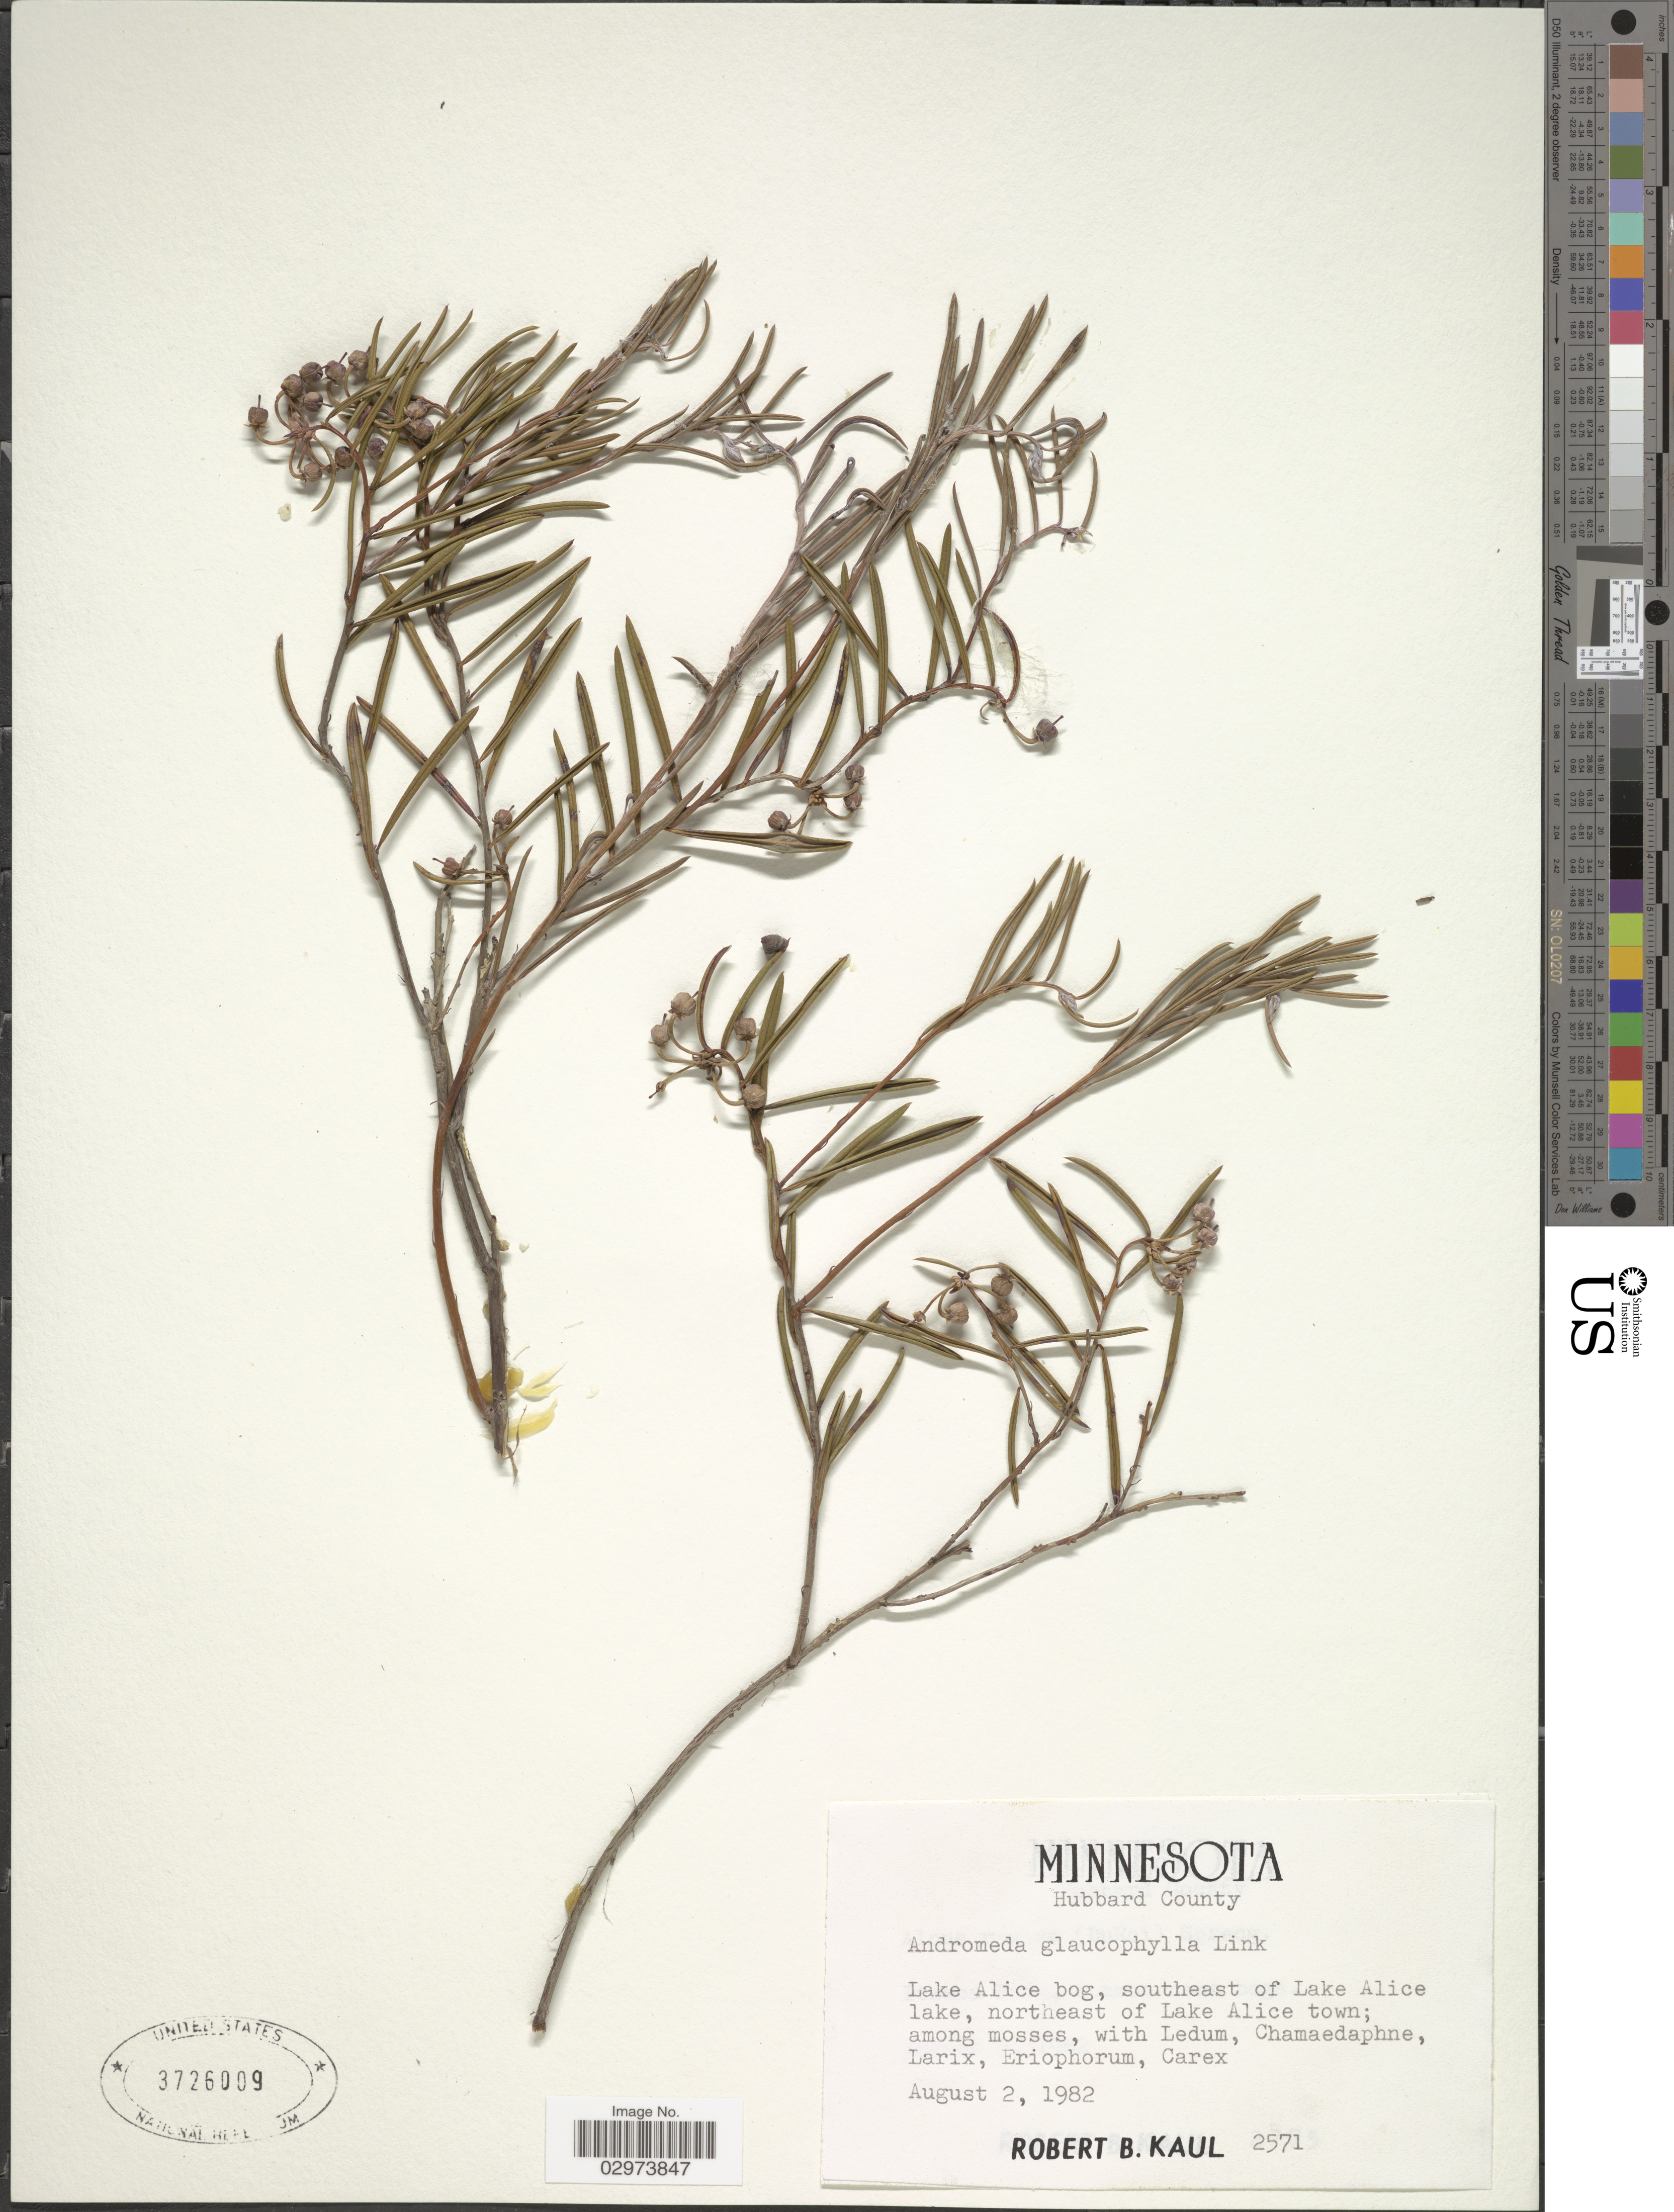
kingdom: Plantae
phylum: Tracheophyta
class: Magnoliopsida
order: Ericales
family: Ericaceae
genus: Andromeda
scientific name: Andromeda glaucophylla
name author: Link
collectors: R. Kaul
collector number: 2571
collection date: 1982-08-02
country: United States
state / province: Minnesota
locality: Hubbard County. Lake Alice bog, southeast of Lake Alice lake, northeast of Lake Alice town.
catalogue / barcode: US 3726009